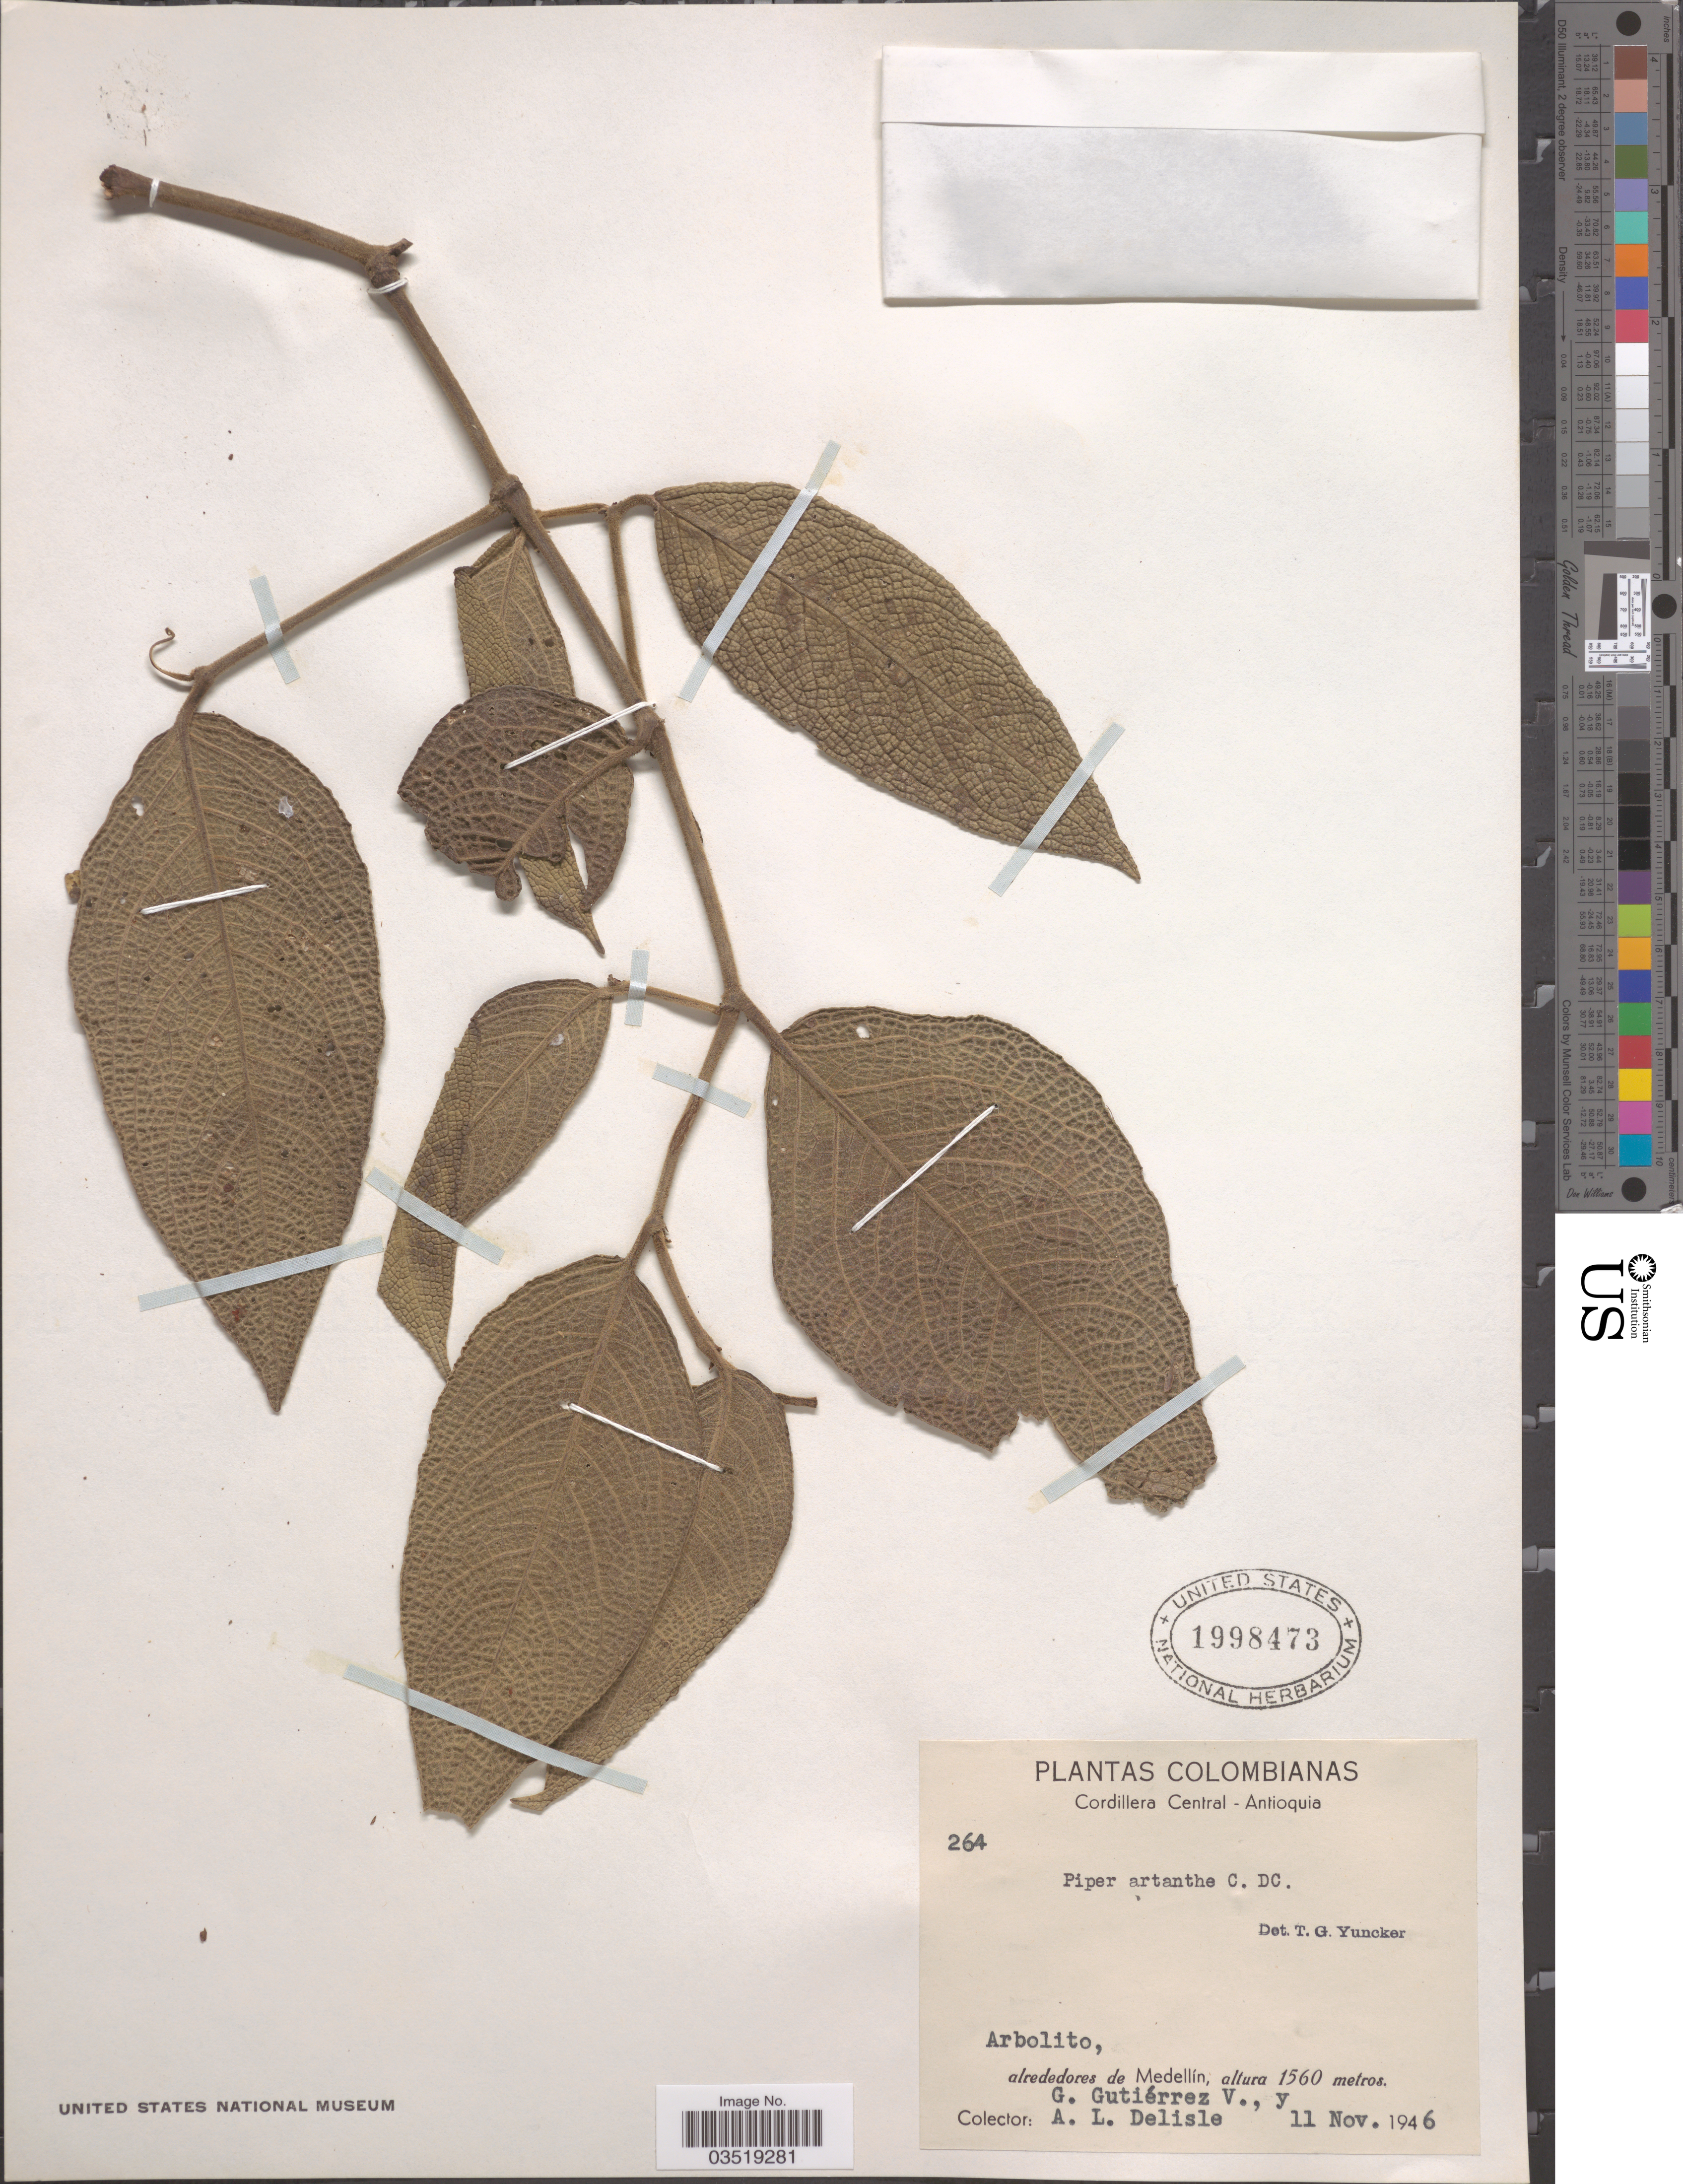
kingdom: Plantae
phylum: Tracheophyta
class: Magnoliopsida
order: Piperales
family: Piperaceae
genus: Piper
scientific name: Piper artanthe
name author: C. DC.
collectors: G. Gutiérrez V. & A. Delisle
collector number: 264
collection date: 1946-11-11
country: Colombia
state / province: Antioquia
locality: Cordillera Central. Alrededores de Medellín.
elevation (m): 1560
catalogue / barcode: US 1998473